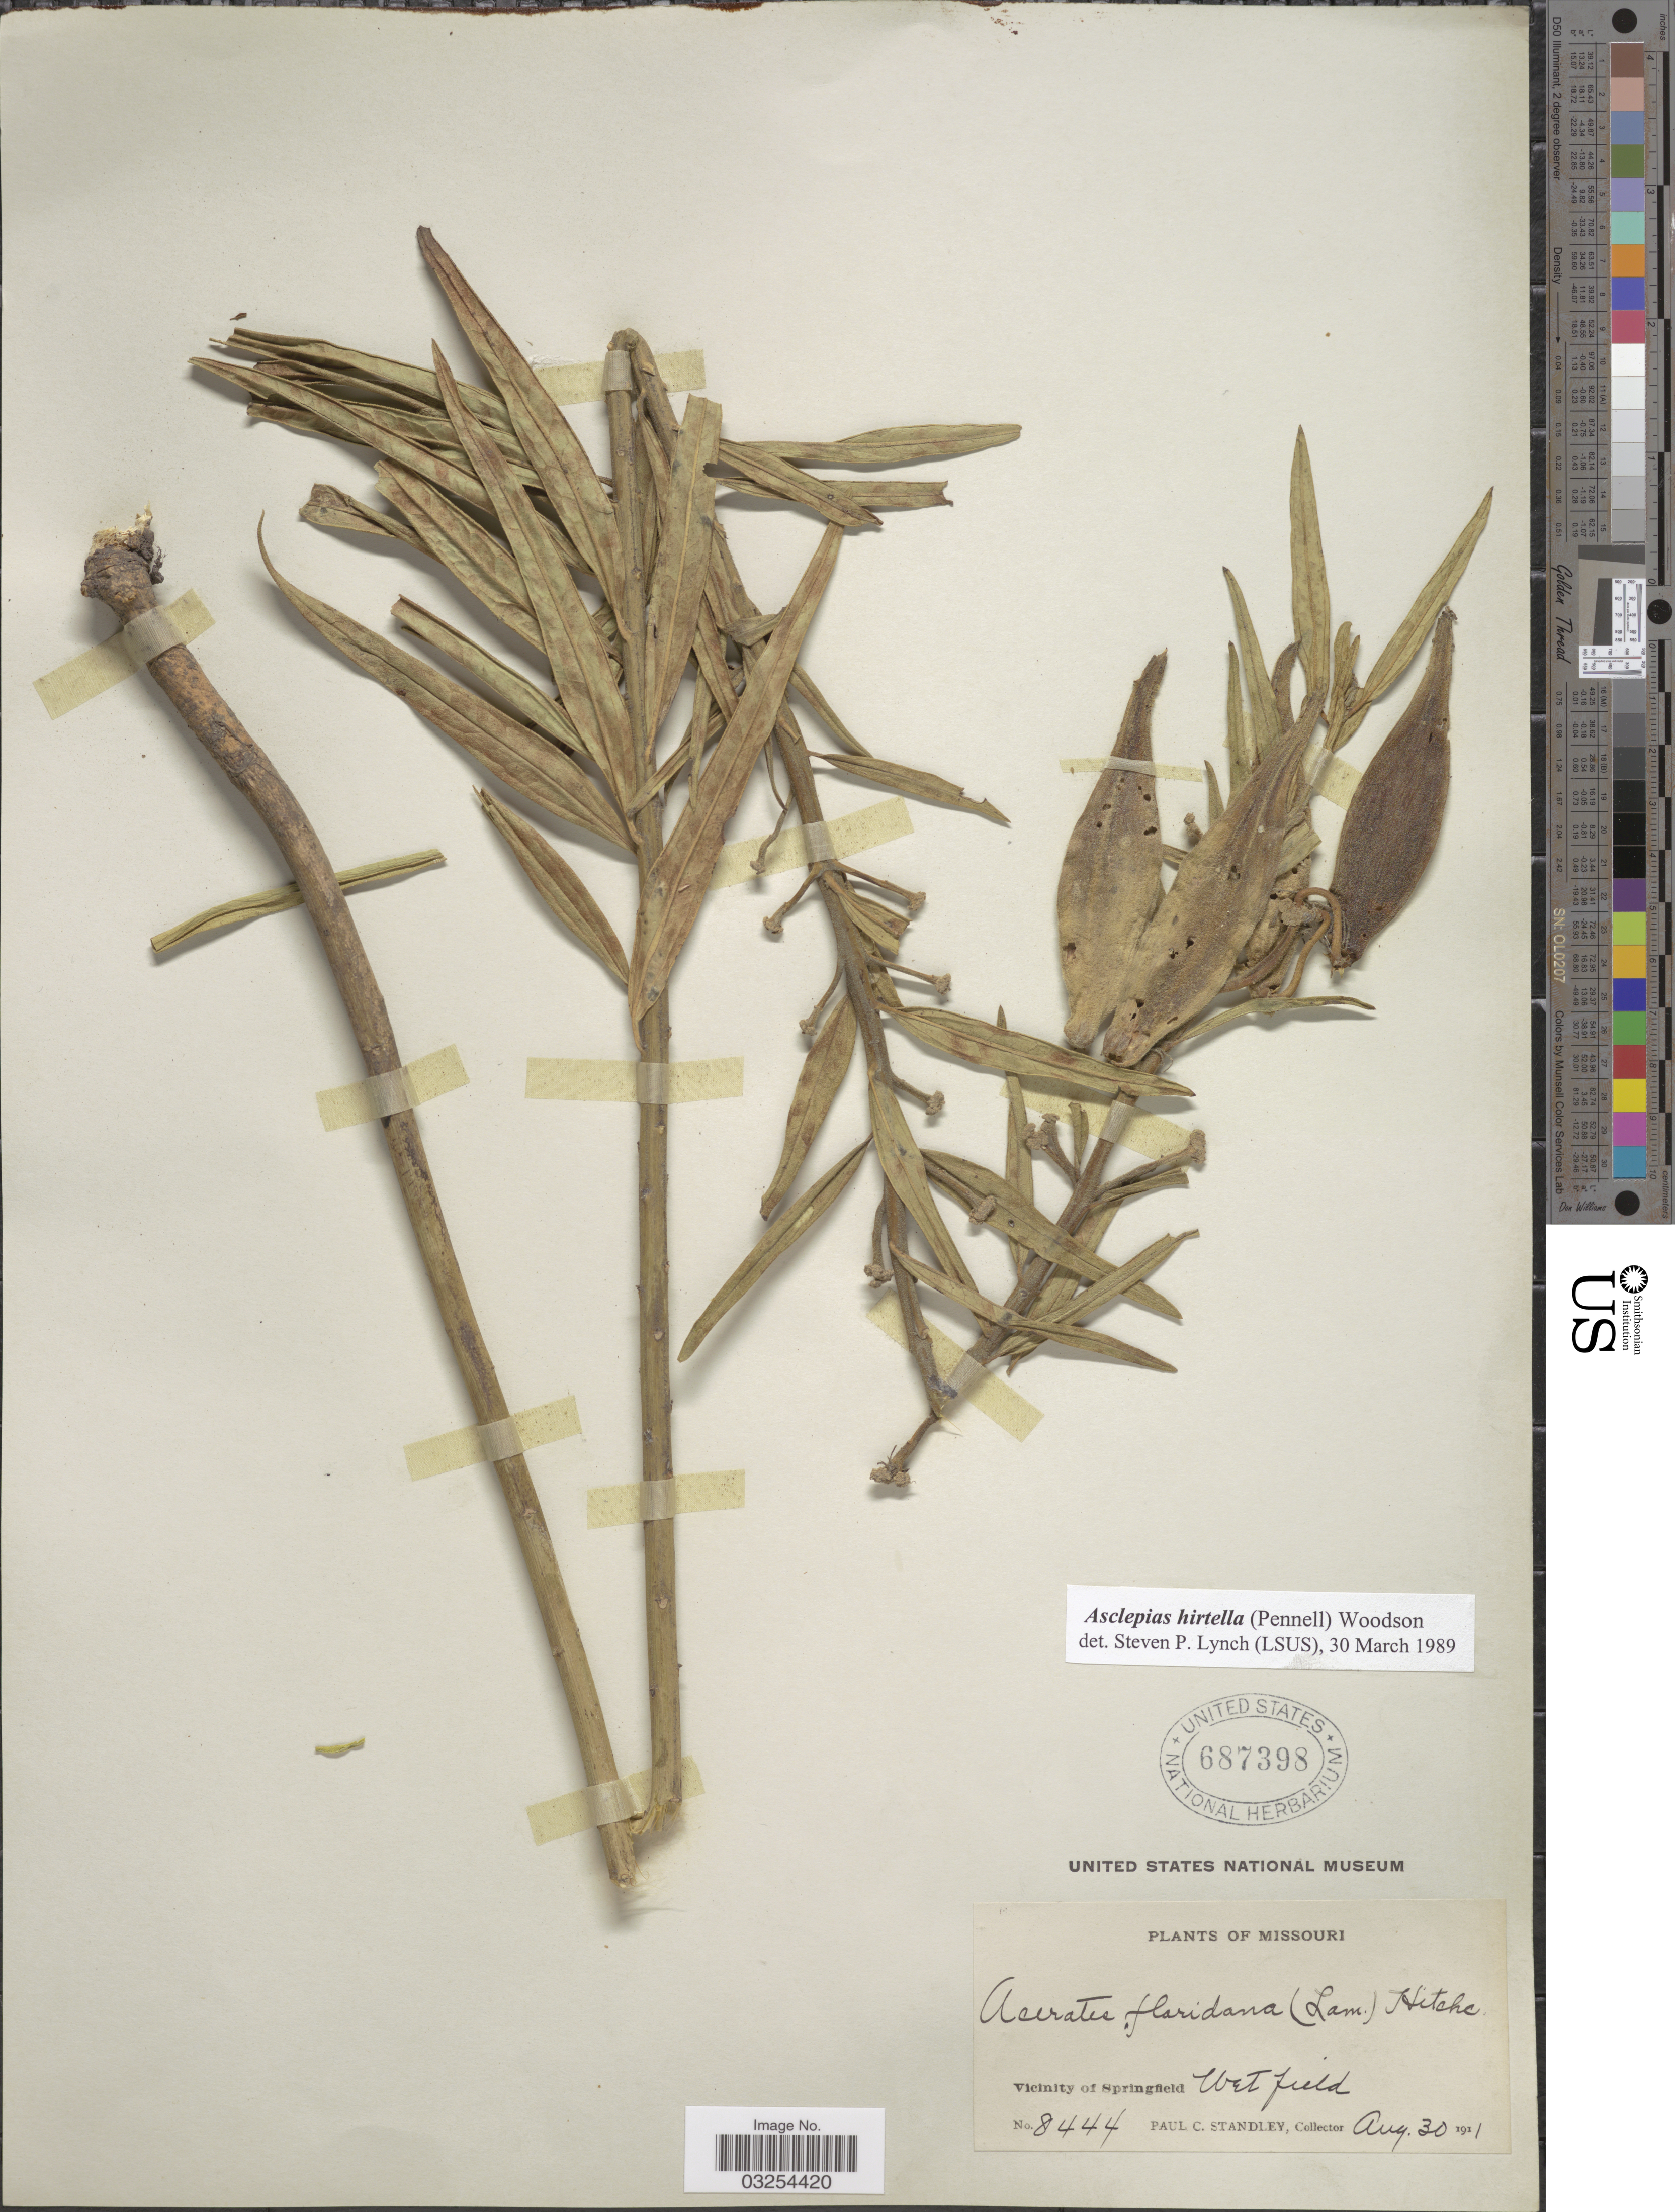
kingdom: Plantae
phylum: Tracheophyta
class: Magnoliopsida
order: Gentianales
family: Apocynaceae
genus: Asclepias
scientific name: Asclepias hirtella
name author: (Pennell) Woodson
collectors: P. C. Standley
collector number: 8444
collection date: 1911-08-30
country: United States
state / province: Missouri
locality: Vicinity of Springfield. Wet field.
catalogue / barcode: US 687398